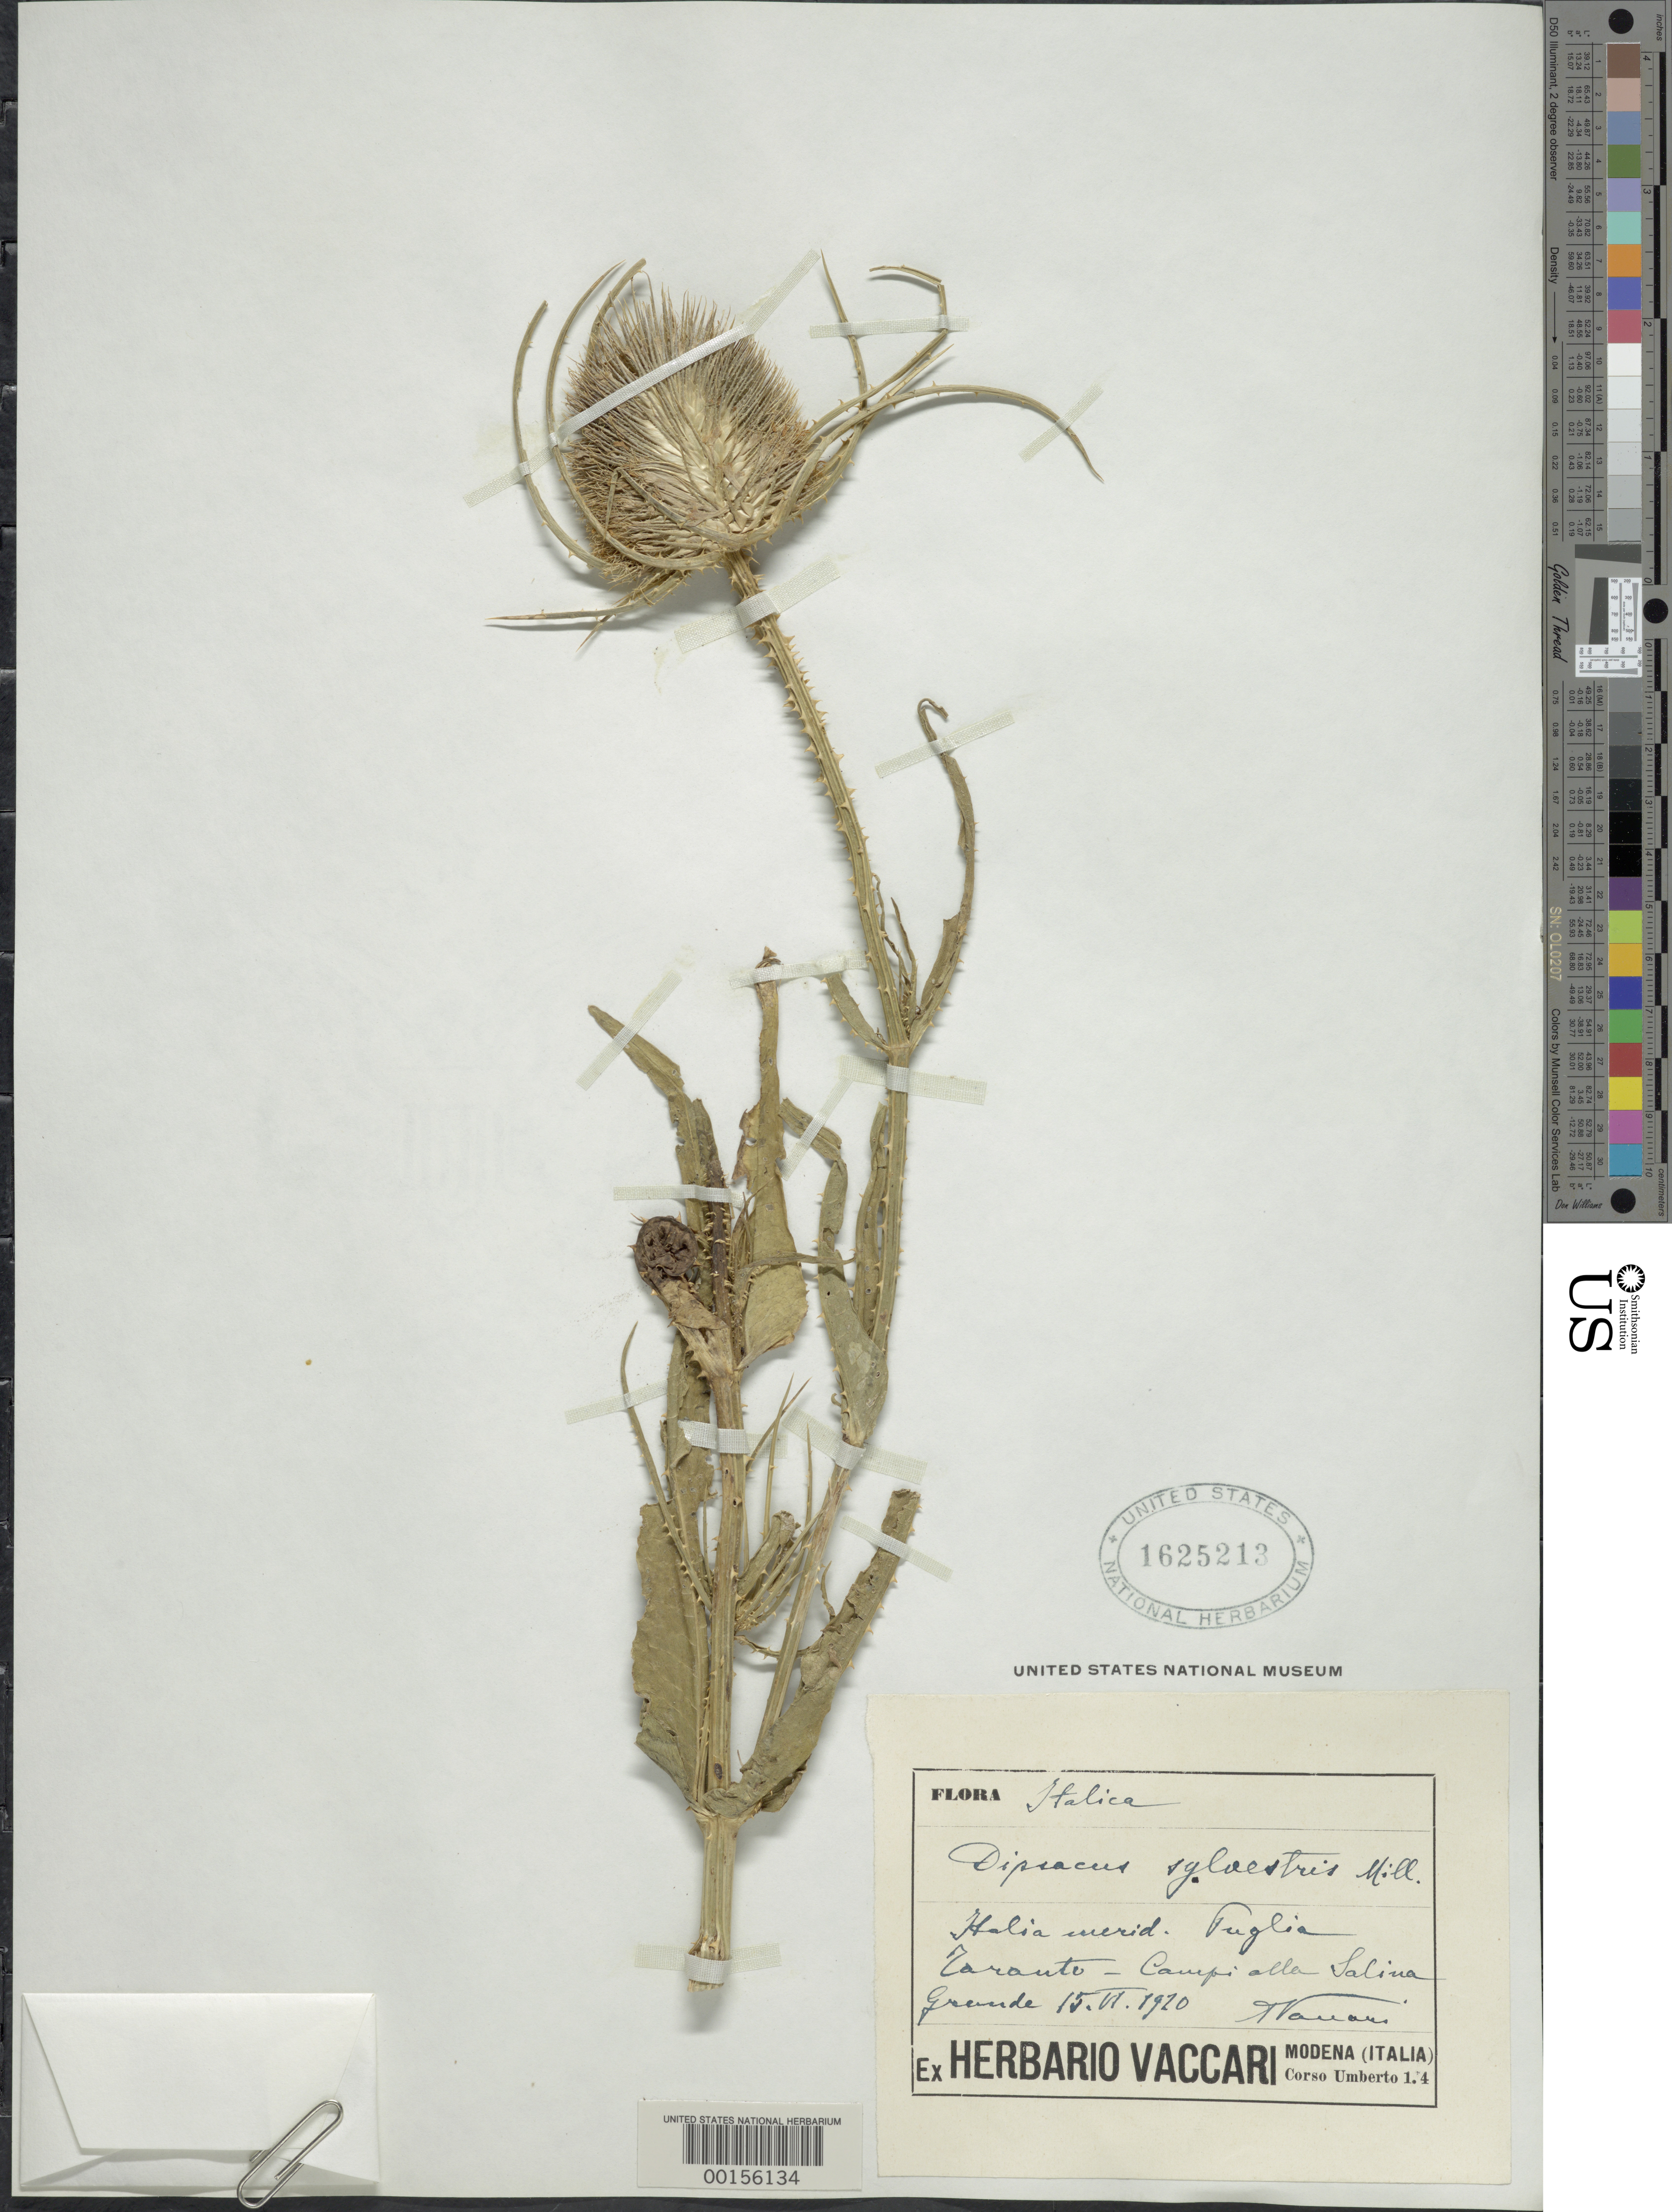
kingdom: Plantae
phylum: Tracheophyta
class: Magnoliopsida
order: Dipsacales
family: Caprifoliaceae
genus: Dipsacus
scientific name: Dipsacus sylvestris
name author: Huds.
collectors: -. Vaccari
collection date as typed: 15 Jun 1920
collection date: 1920-06-15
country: Italy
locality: Larante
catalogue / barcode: US 1625213